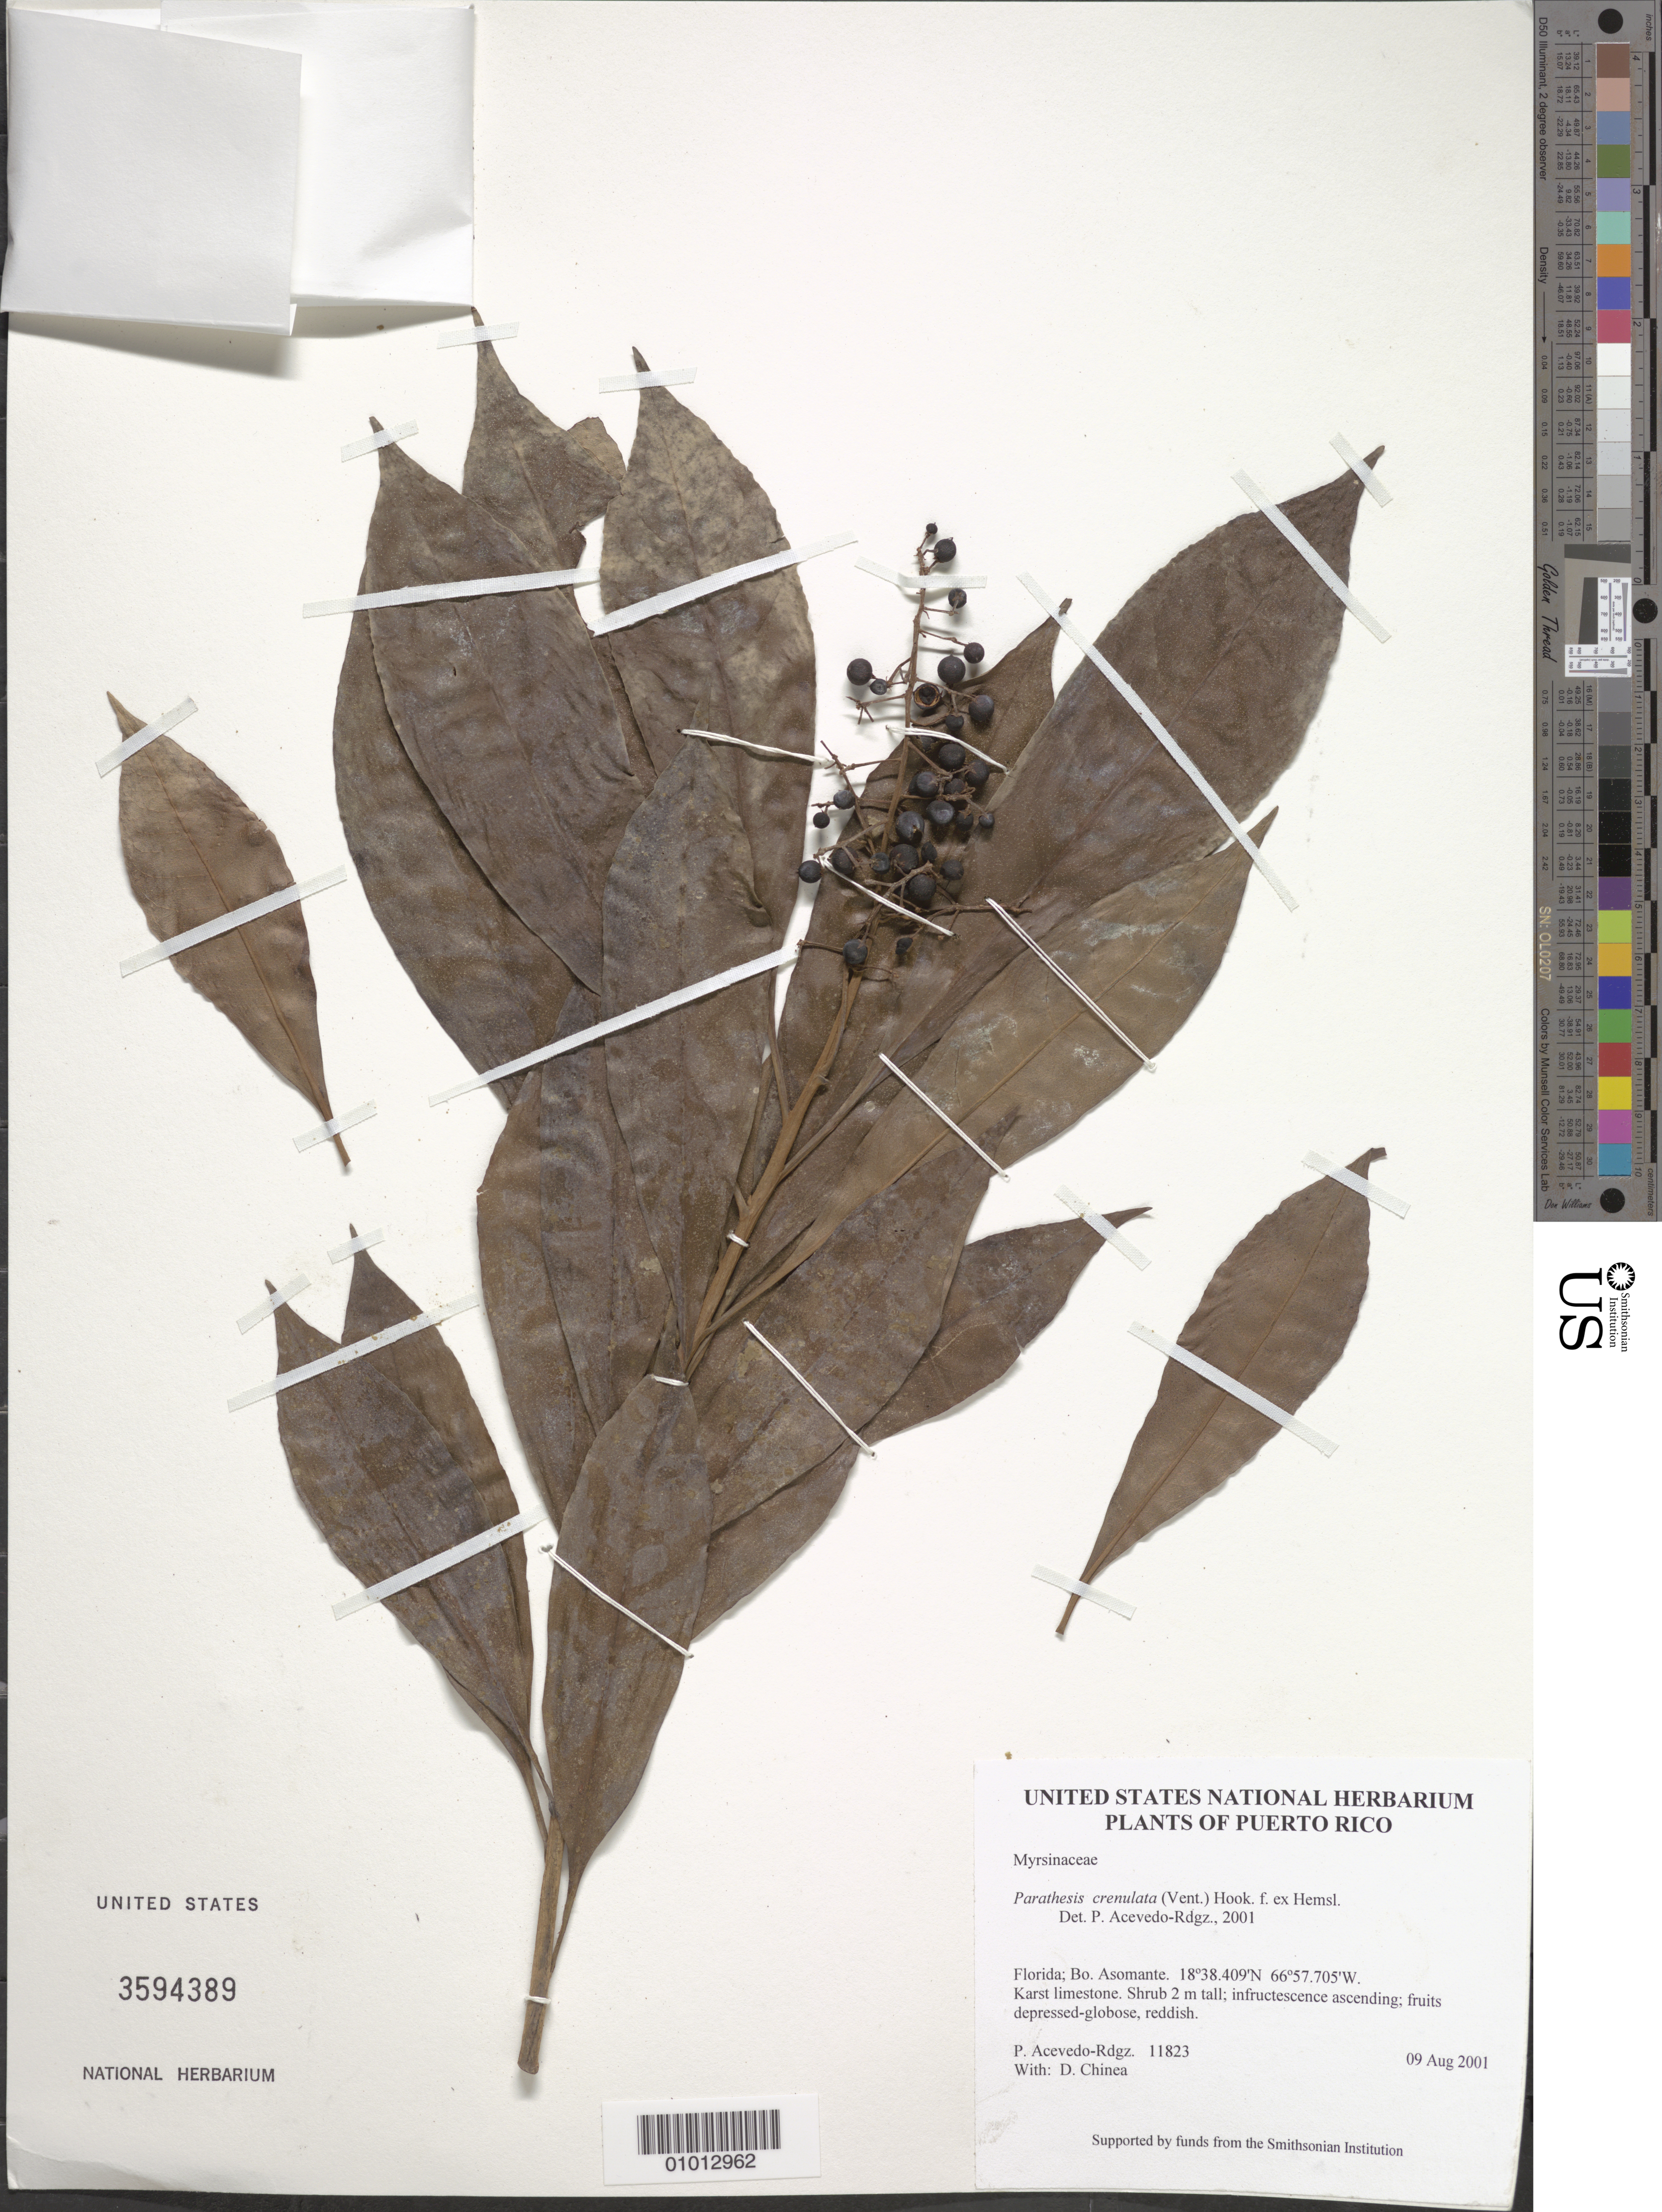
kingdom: Plantae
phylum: Tracheophyta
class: Magnoliopsida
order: Ericales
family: Primulaceae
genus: Parathesis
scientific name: Parathesis crenulata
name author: (Vent.) Hook. f. ex Hemsl.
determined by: Acevedo-Rodríguez, P., (BOT), Smithsonian Institution - National Museum of Natural History (UNITED STATES)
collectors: P. Acevedo-Rodr. & D. Chinea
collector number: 11823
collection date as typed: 09 Aug 2001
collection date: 2001-08-09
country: Puerto Rico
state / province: Florida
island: Puerto Rico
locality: Florida; Bo. Asomante.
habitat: Karst limestone.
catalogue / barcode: US 3594389